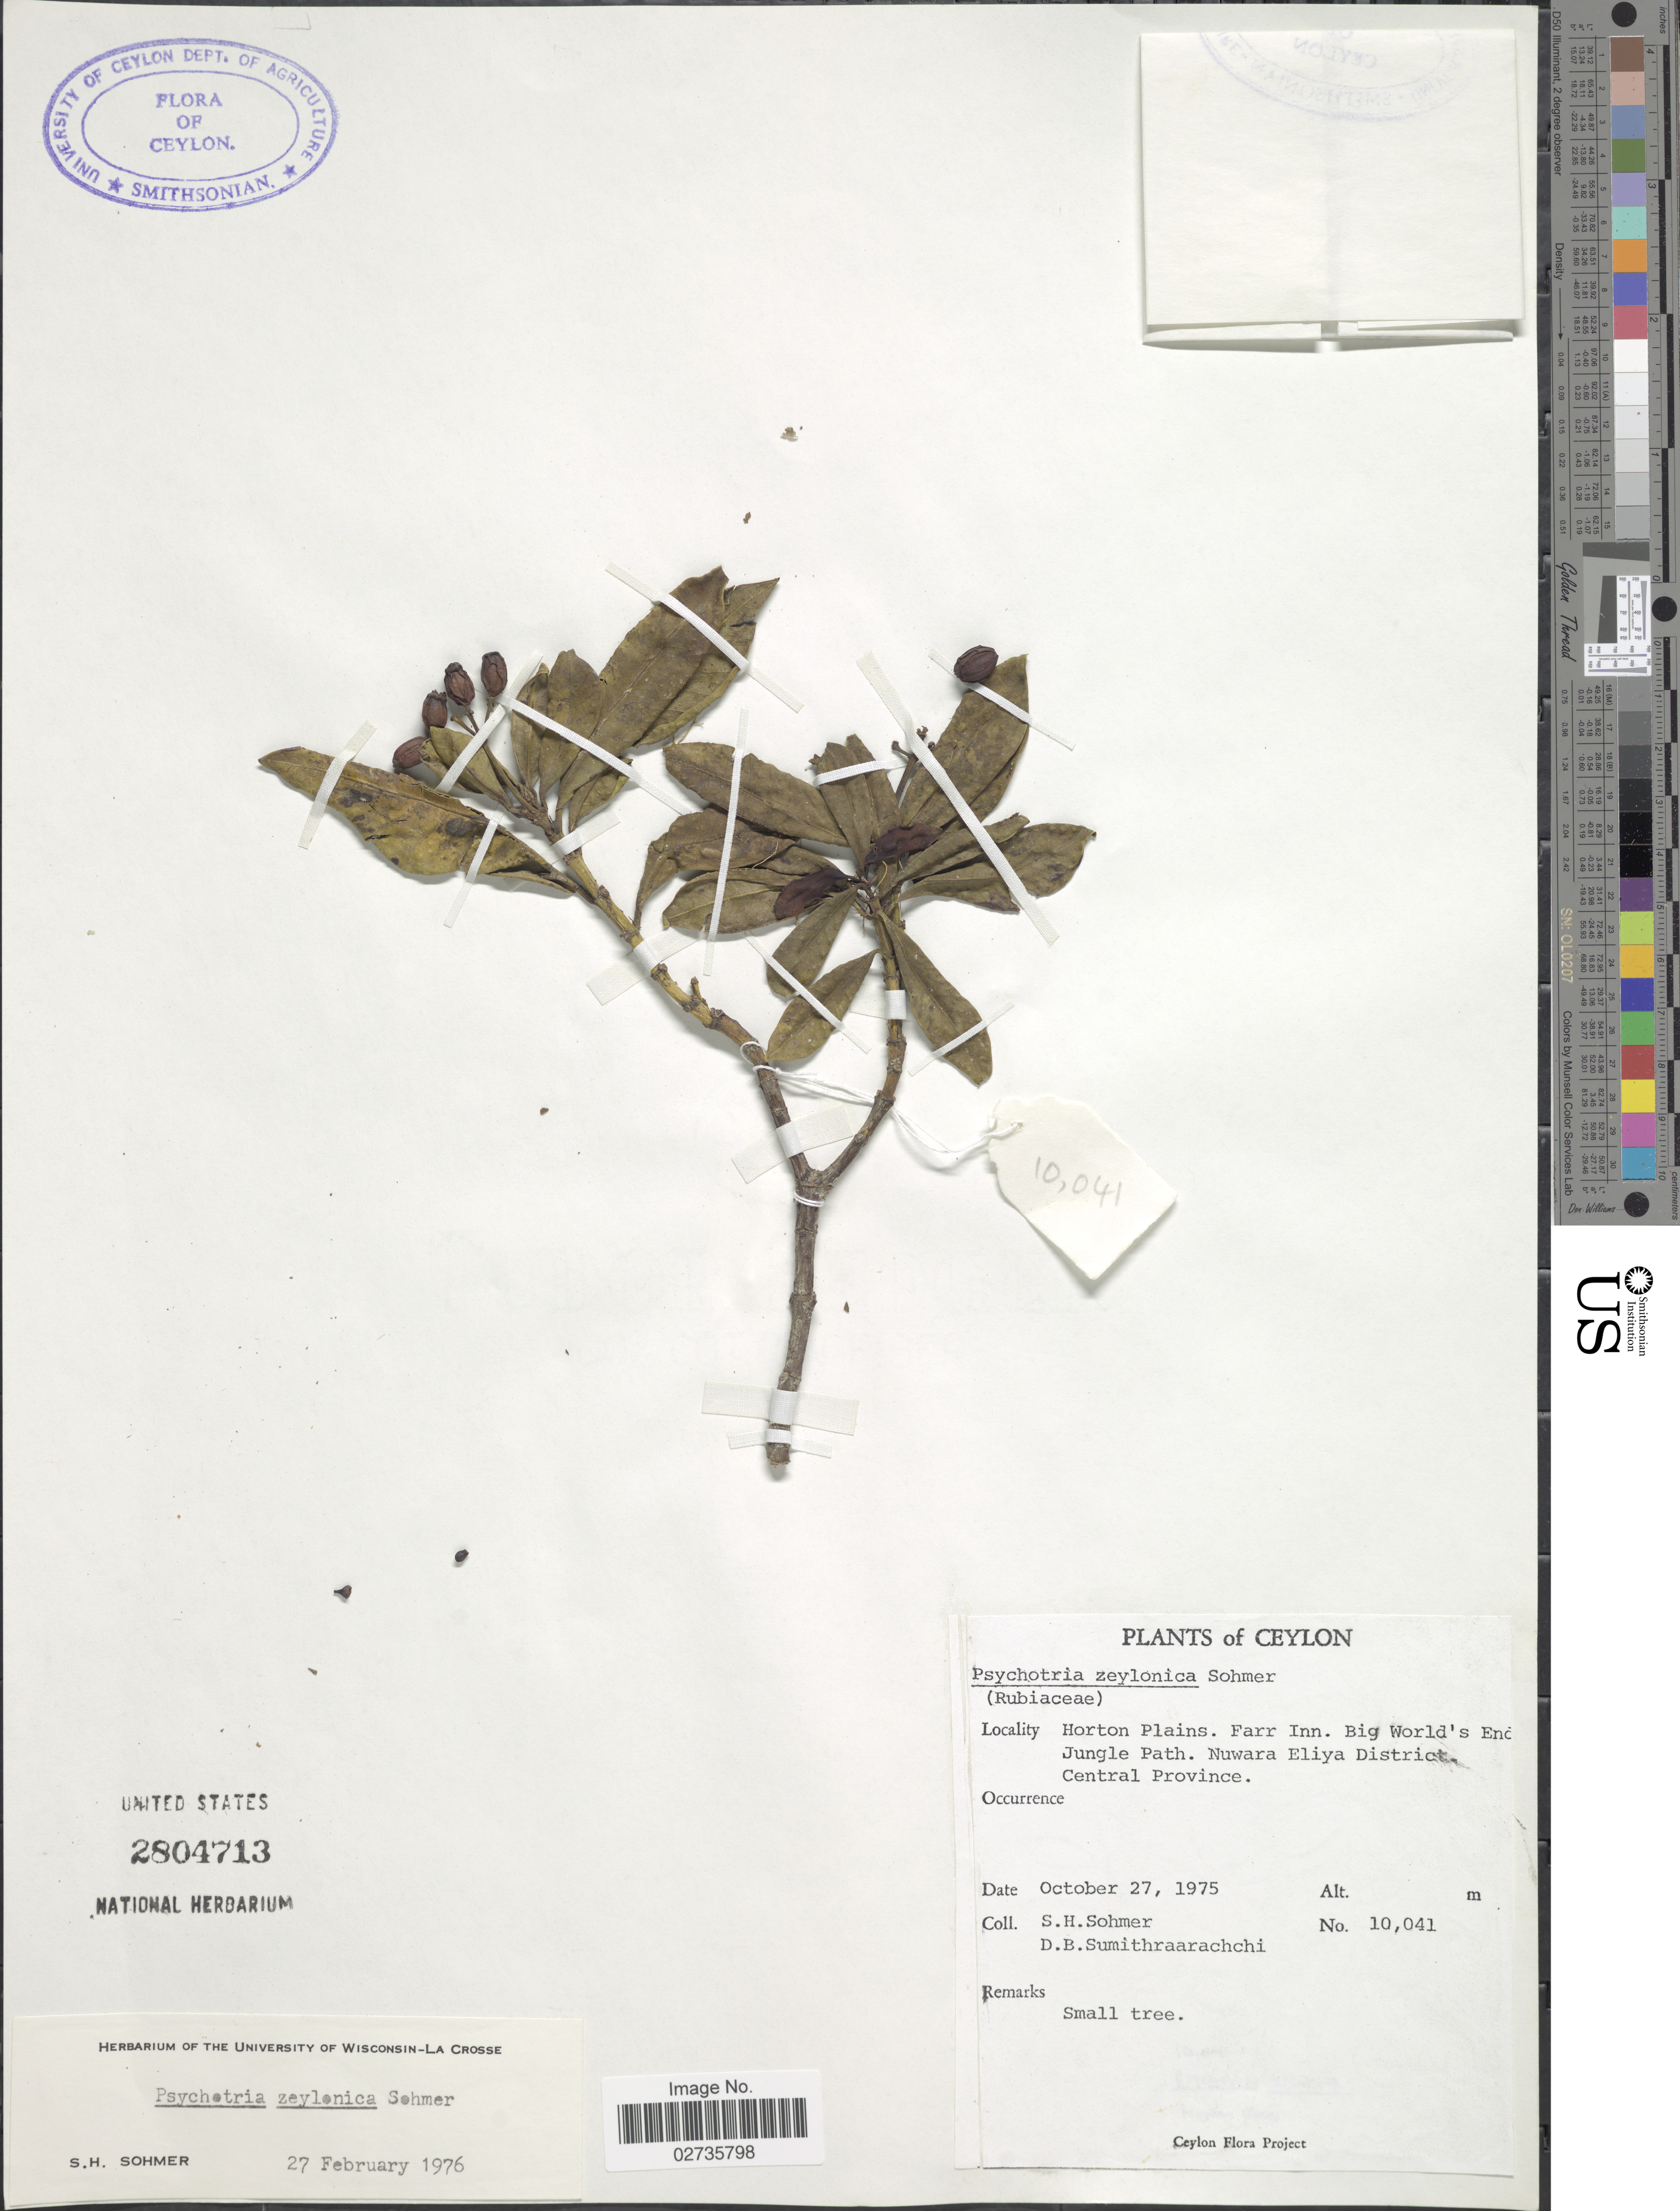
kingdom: Plantae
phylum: Tracheophyta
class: Magnoliopsida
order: Gentianales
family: Rubiaceae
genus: Psychotria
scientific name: Psychotria zeylanica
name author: Sohmer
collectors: S. H. Sohmer & D. B. Sumithraarachchi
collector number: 10041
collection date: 1975-10-27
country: Sri Lanka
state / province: Central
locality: Ceylon, Horton Plains. Farr Inn. Big World's End Jungle Path. Nuwara Eliya District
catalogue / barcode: US 2804713